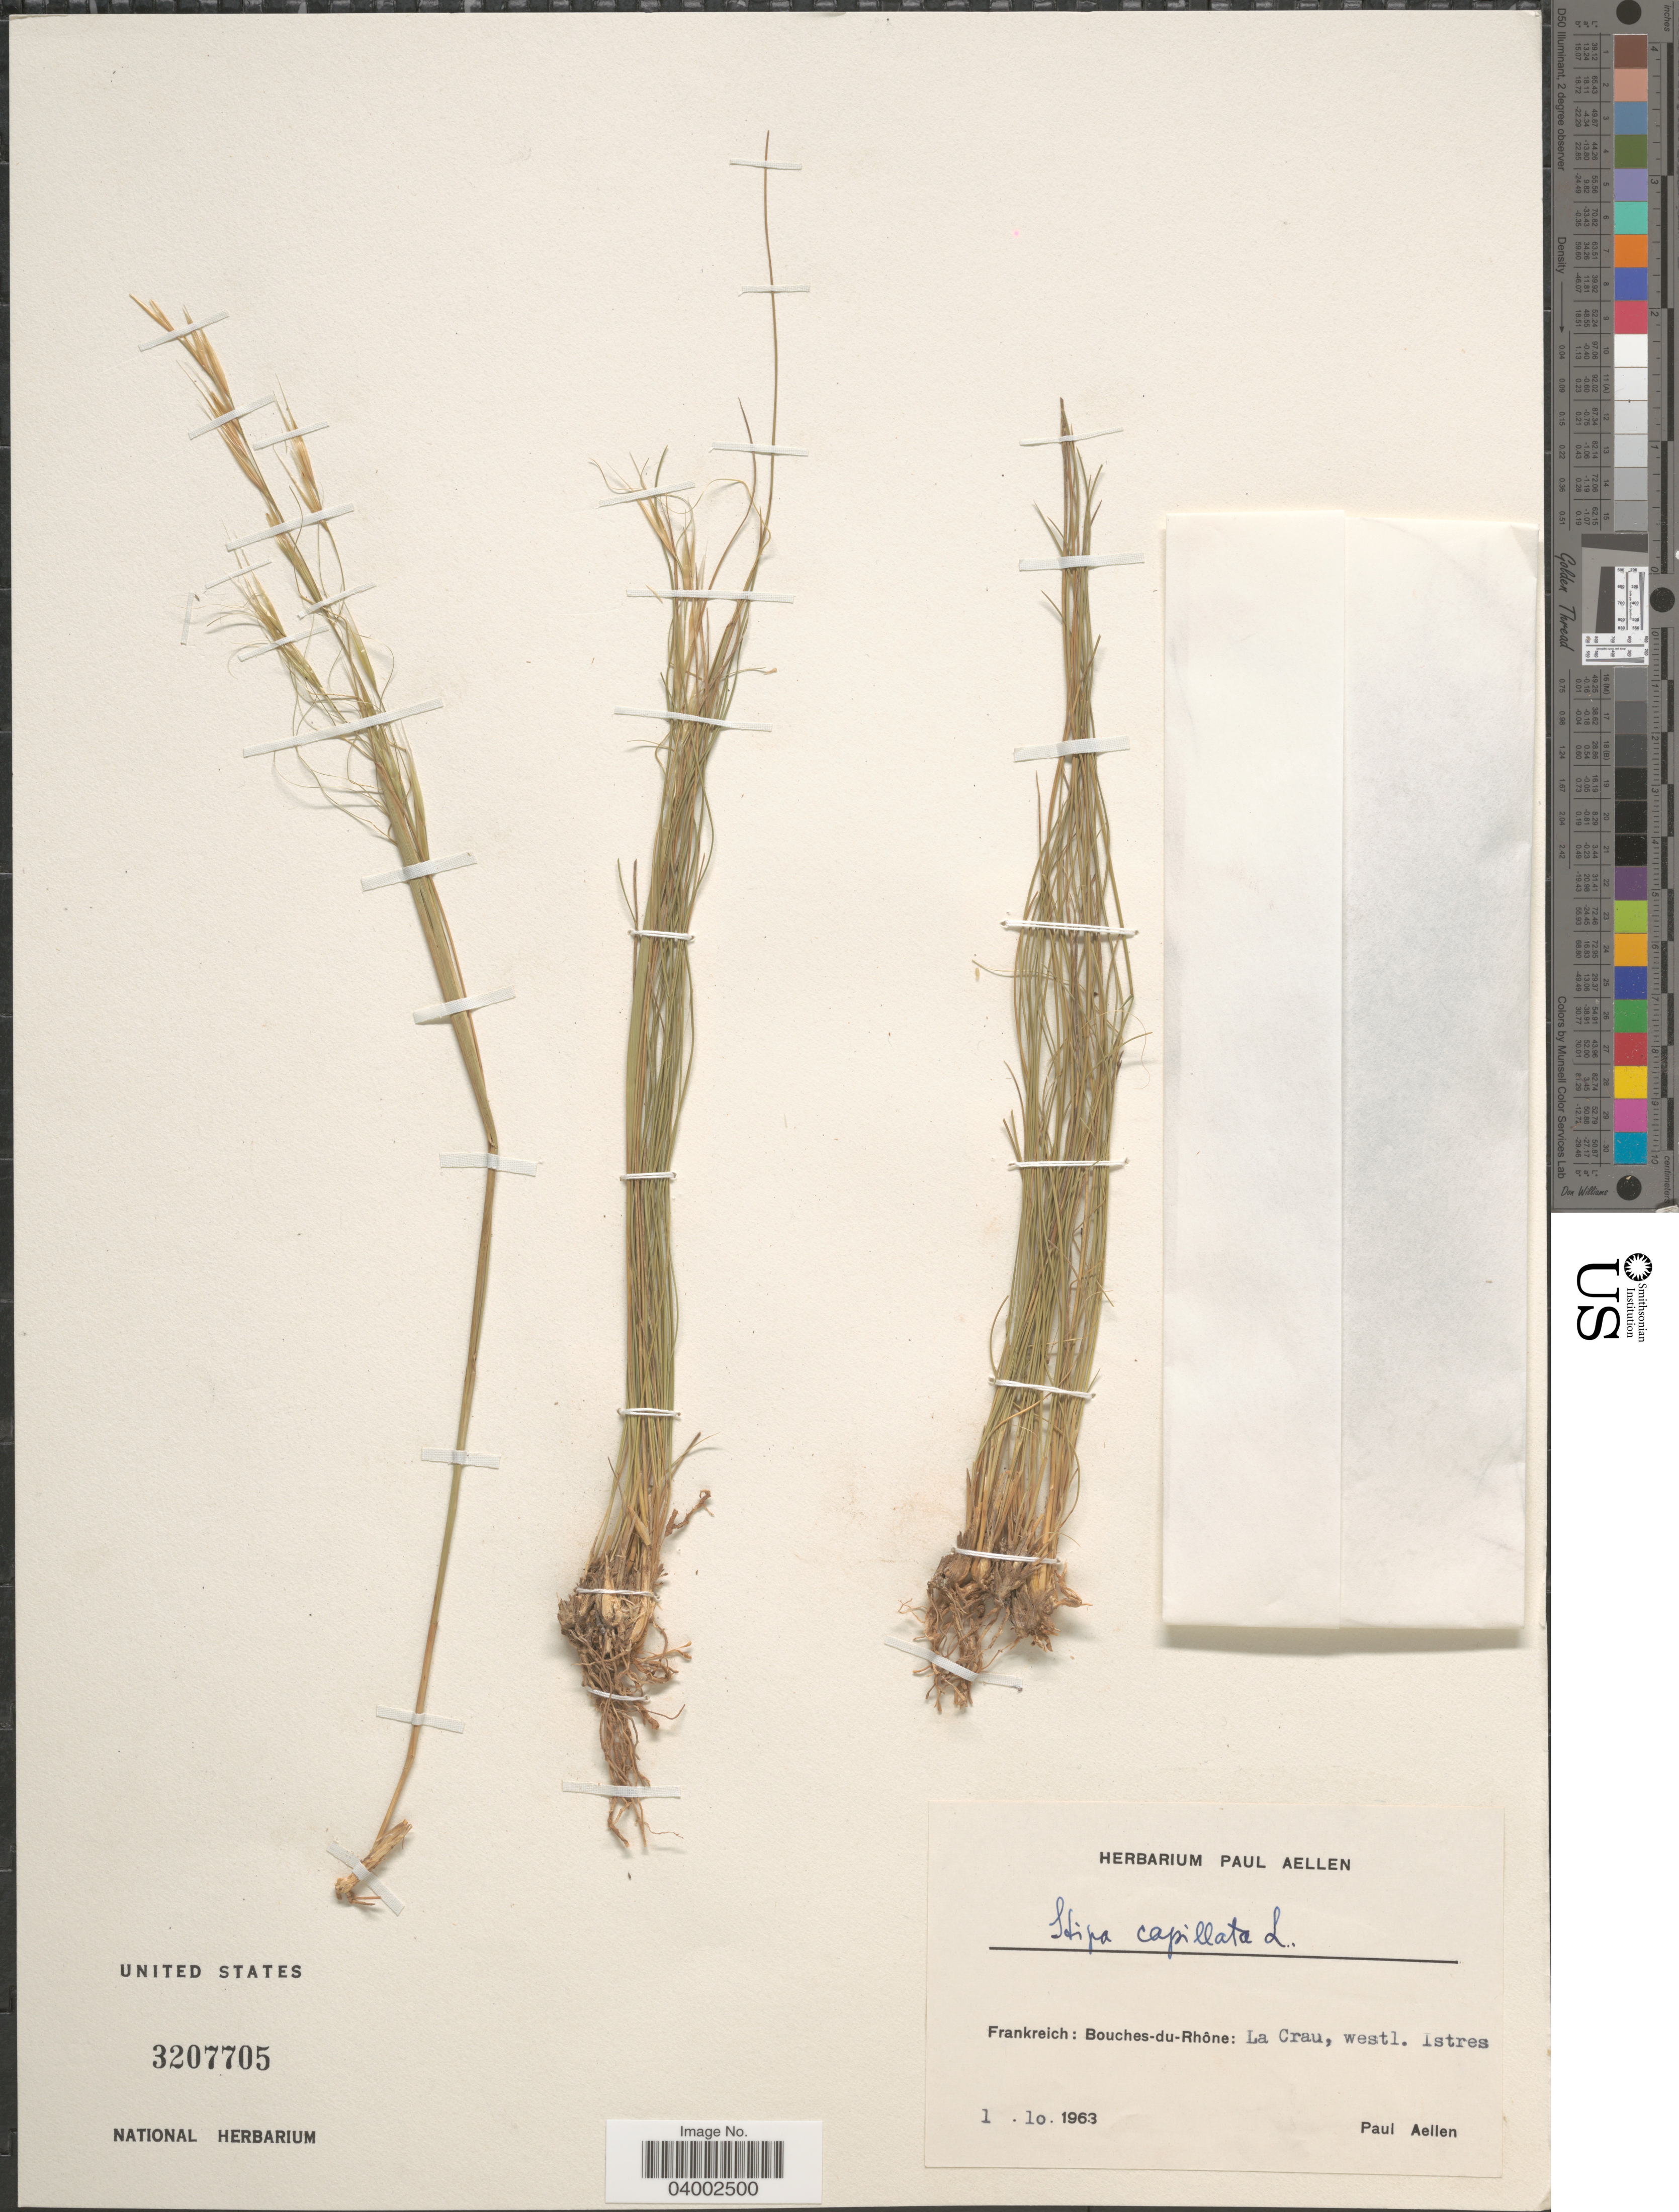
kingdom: Plantae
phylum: Tracheophyta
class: Liliopsida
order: Poales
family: Poaceae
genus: Stipa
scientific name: Stipa capillata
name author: L.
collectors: P. Aellen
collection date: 1963-10-01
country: France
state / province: Provence-Alpes-Côte d'Azur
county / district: Bouches-du-Rhône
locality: Frankreich: Bouches-du-Rhône: La Crau, westl. Istres.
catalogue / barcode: US 3207705